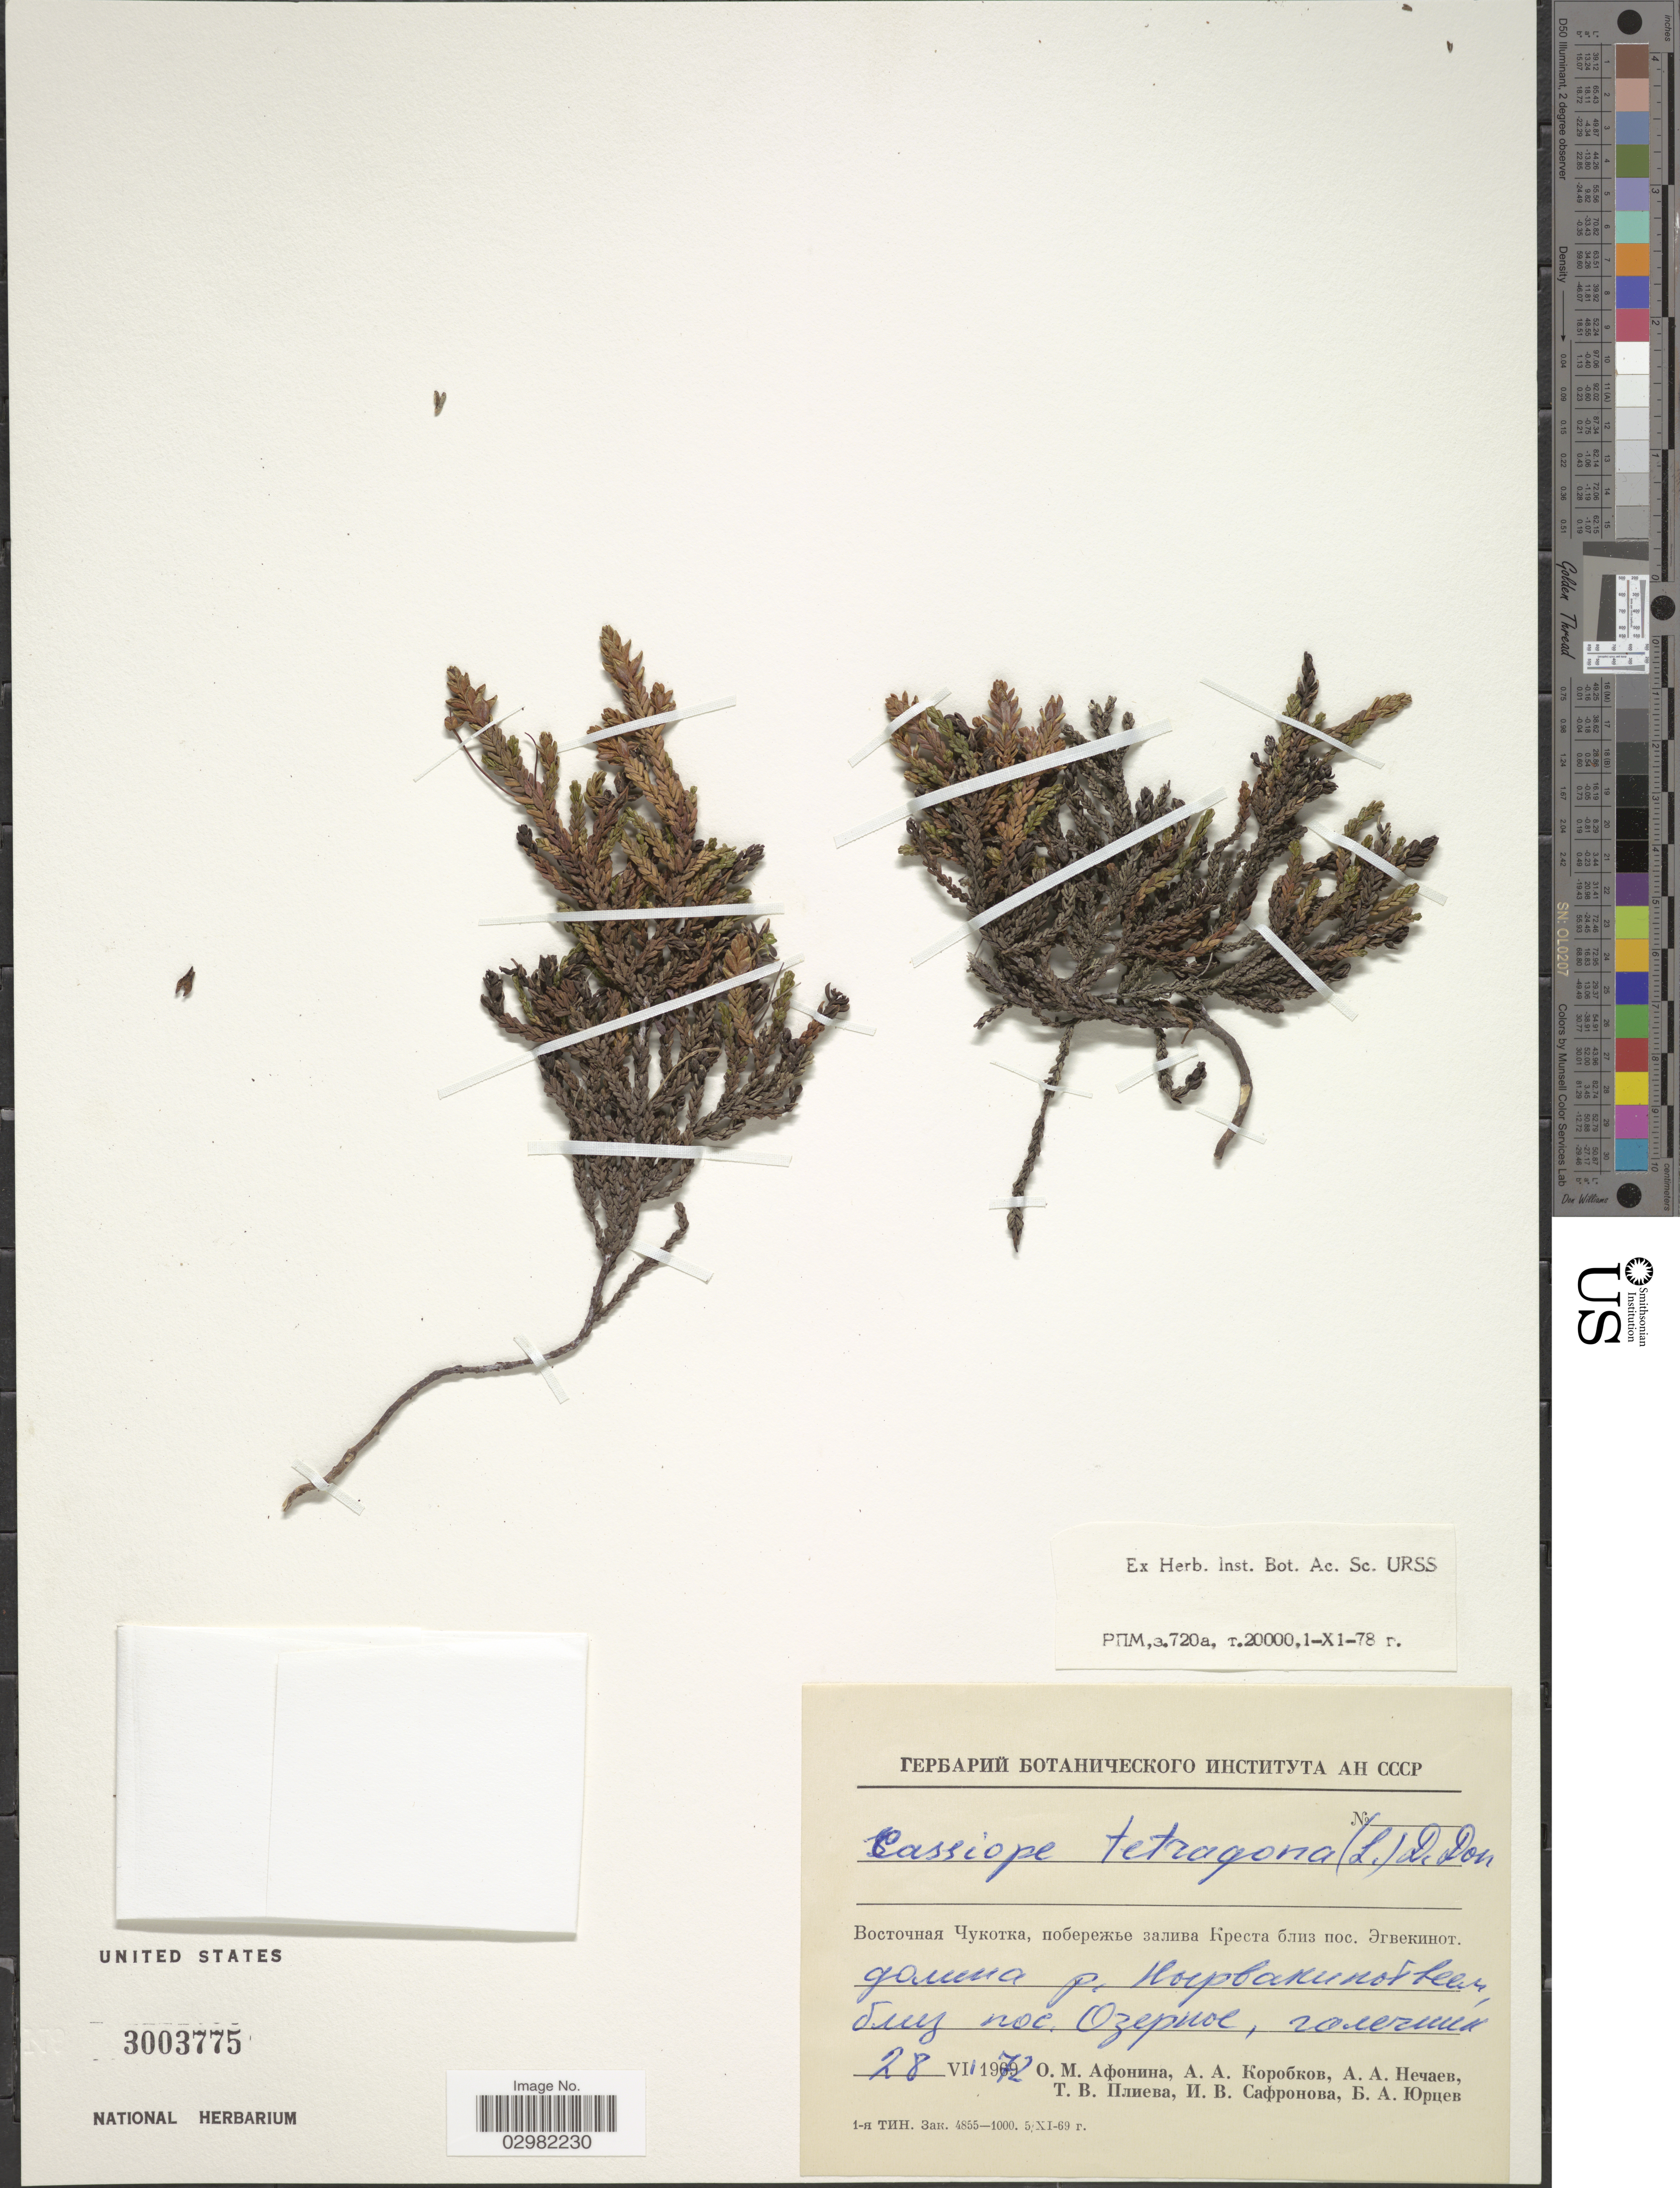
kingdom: Plantae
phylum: Tracheophyta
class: Magnoliopsida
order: Ericales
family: Ericaceae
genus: Cassiope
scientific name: Cassiope tetragona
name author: (L.) D. Don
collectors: O. Afonina, A. Korobkov, A. Nechaev, T. Plieva & et al.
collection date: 1972-07-28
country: Russian Federation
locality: Kresta Bay, near Ozernoe village.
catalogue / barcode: US 3003775